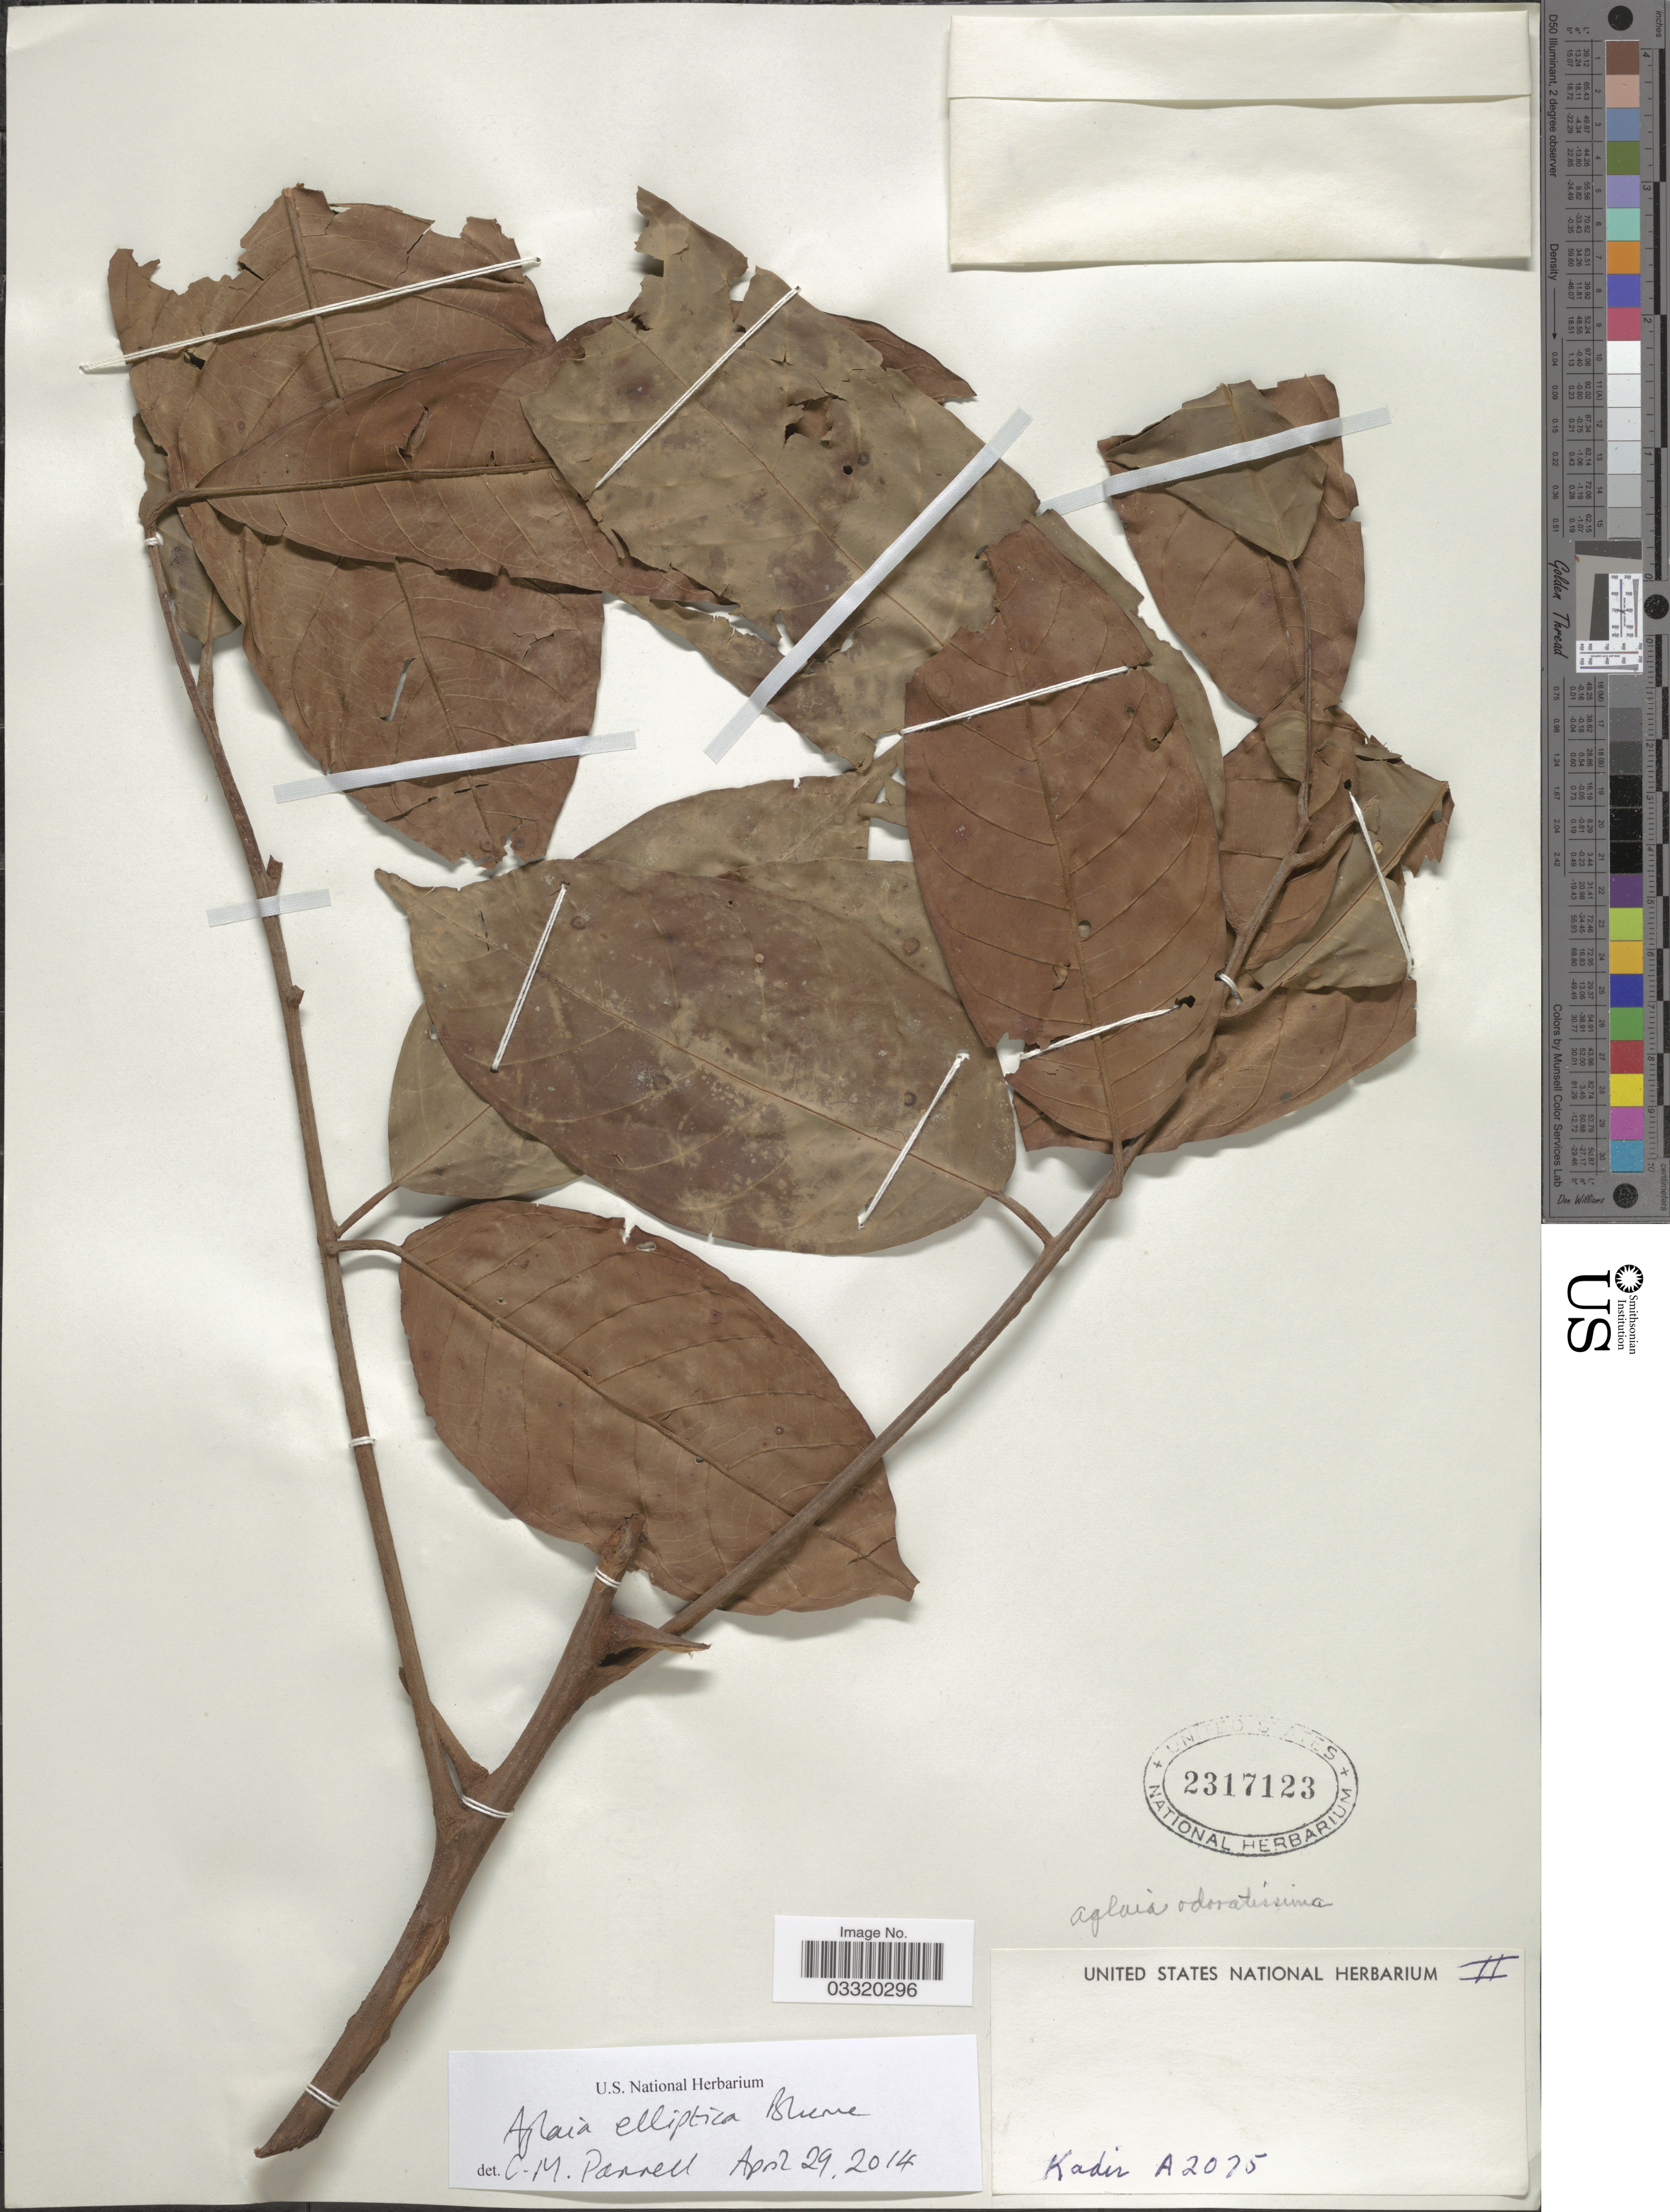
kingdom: Plantae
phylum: Tracheophyta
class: Magnoliopsida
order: Sapindales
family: Meliaceae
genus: Aglaia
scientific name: Aglaia elliptica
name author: Blume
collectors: -. Kadir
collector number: A2075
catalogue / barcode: US 2317123